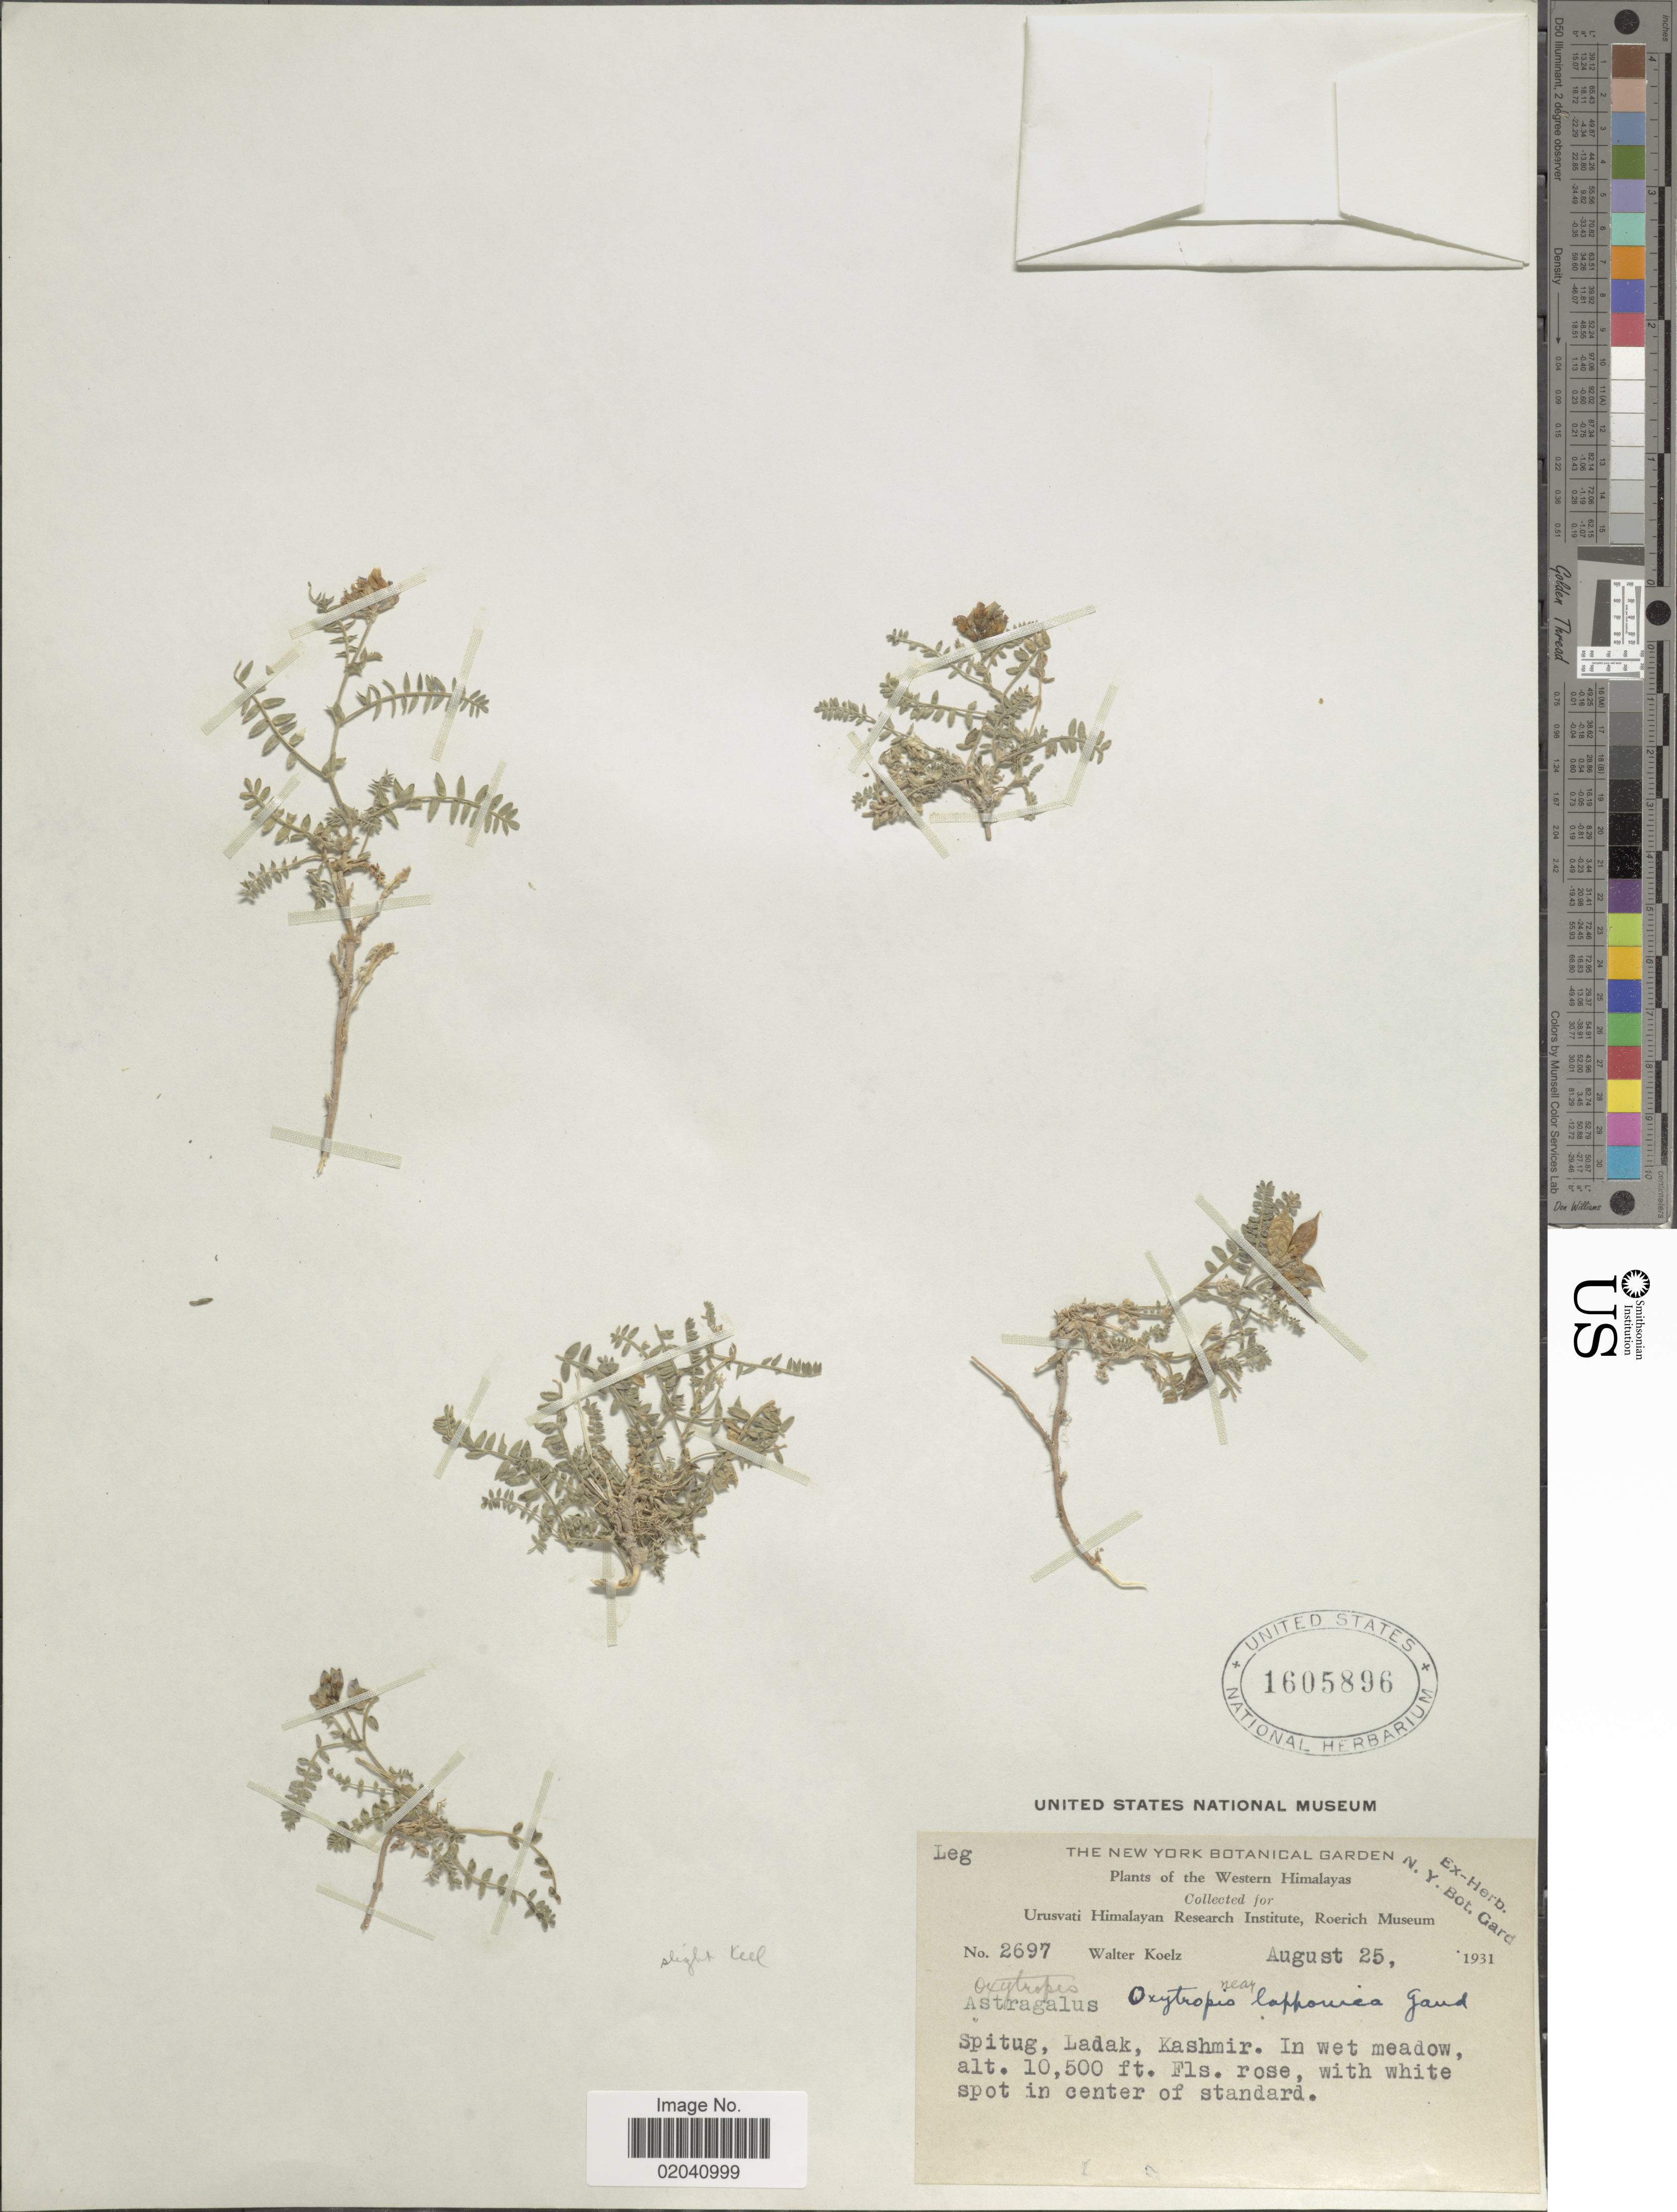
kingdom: Plantae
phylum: Tracheophyta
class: Magnoliopsida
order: Fabales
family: Fabaceae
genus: Oxytropis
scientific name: Oxytropis lapponica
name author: (Wahlenb.) Gay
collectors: W. N. Koelz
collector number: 2697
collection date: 1931-08-25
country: India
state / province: Ladakh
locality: Western Himalayas, Spitung, Ladak, Kashmir, in wet meadow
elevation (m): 3200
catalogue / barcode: US 1605896